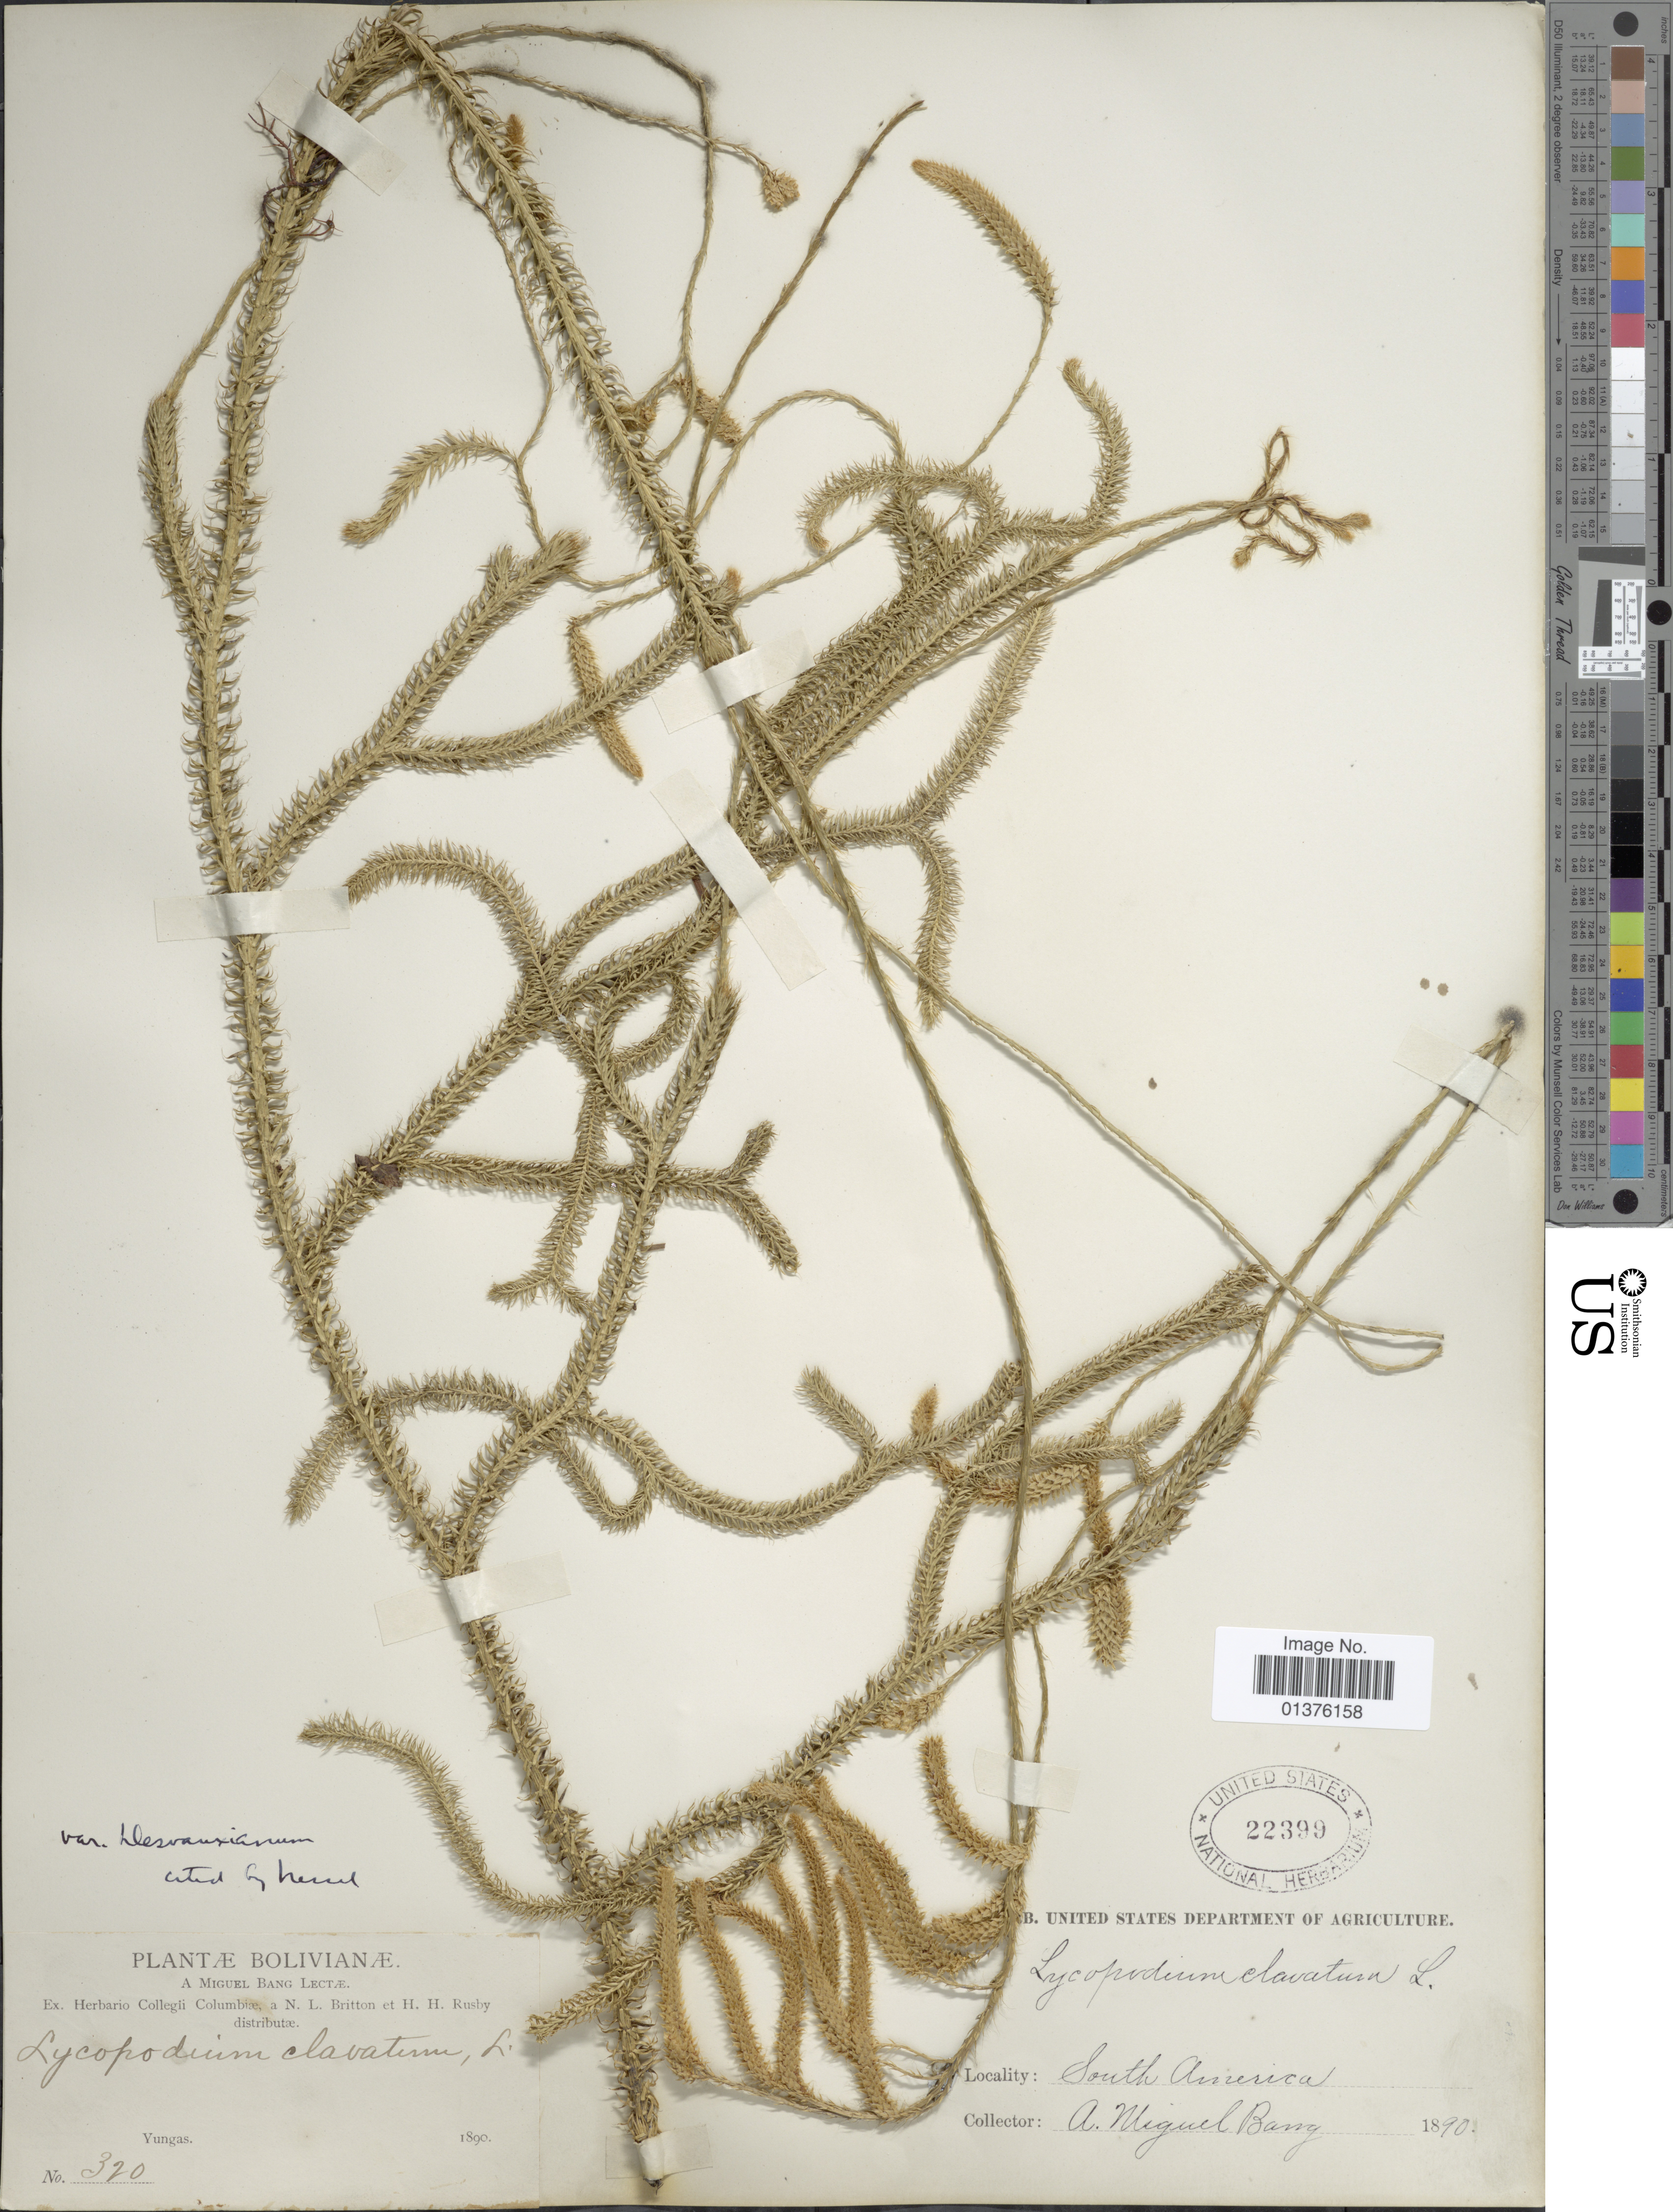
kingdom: Plantae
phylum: Tracheophyta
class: Lycopodiopsida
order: Lycopodiales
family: Lycopodiaceae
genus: Lycopodium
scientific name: Lycopodium clavatum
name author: L.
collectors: M. Bang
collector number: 320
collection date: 1890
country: Bolivia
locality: Yungas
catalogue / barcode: US 22399